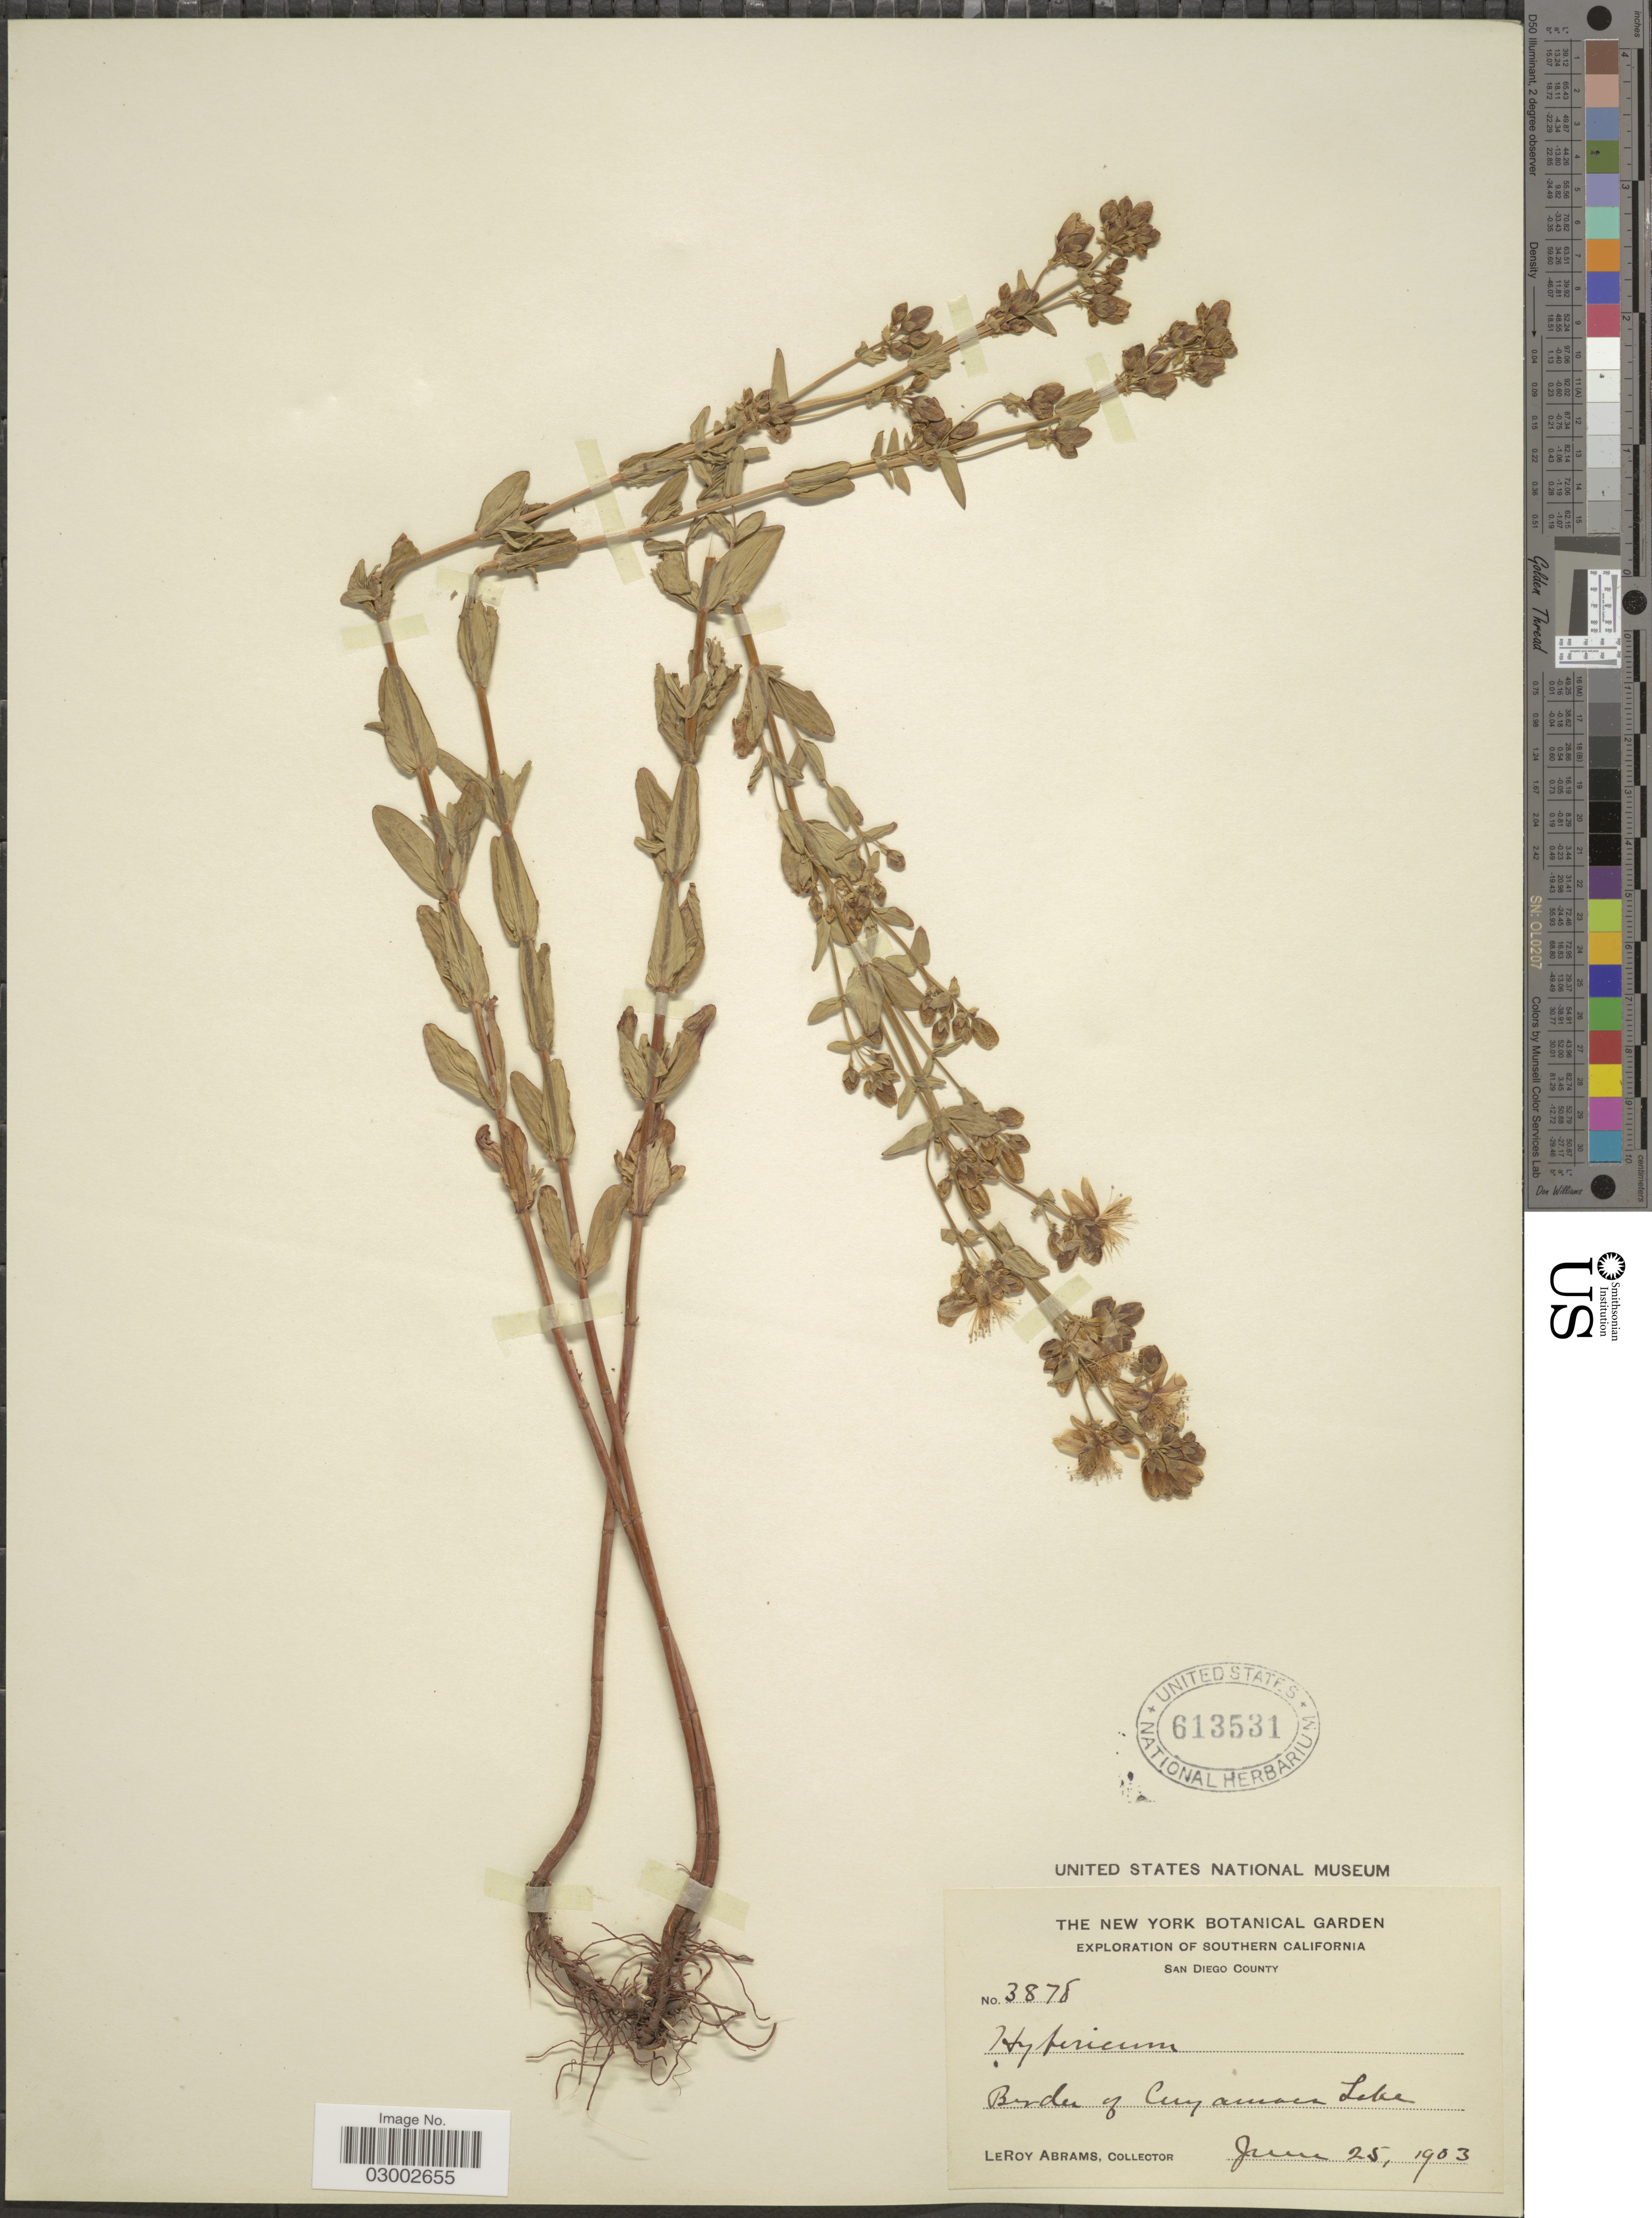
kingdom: Plantae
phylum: Tracheophyta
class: Magnoliopsida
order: Malpighiales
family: Hypericaceae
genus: Hypericum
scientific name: Hypericum scouleri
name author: Hook.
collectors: L. Abrams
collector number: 3878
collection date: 1903-06-25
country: United States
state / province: California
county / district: San Diego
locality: Southern California. San Diego County. Border of Cuyamaca Lake.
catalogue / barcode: US 613531